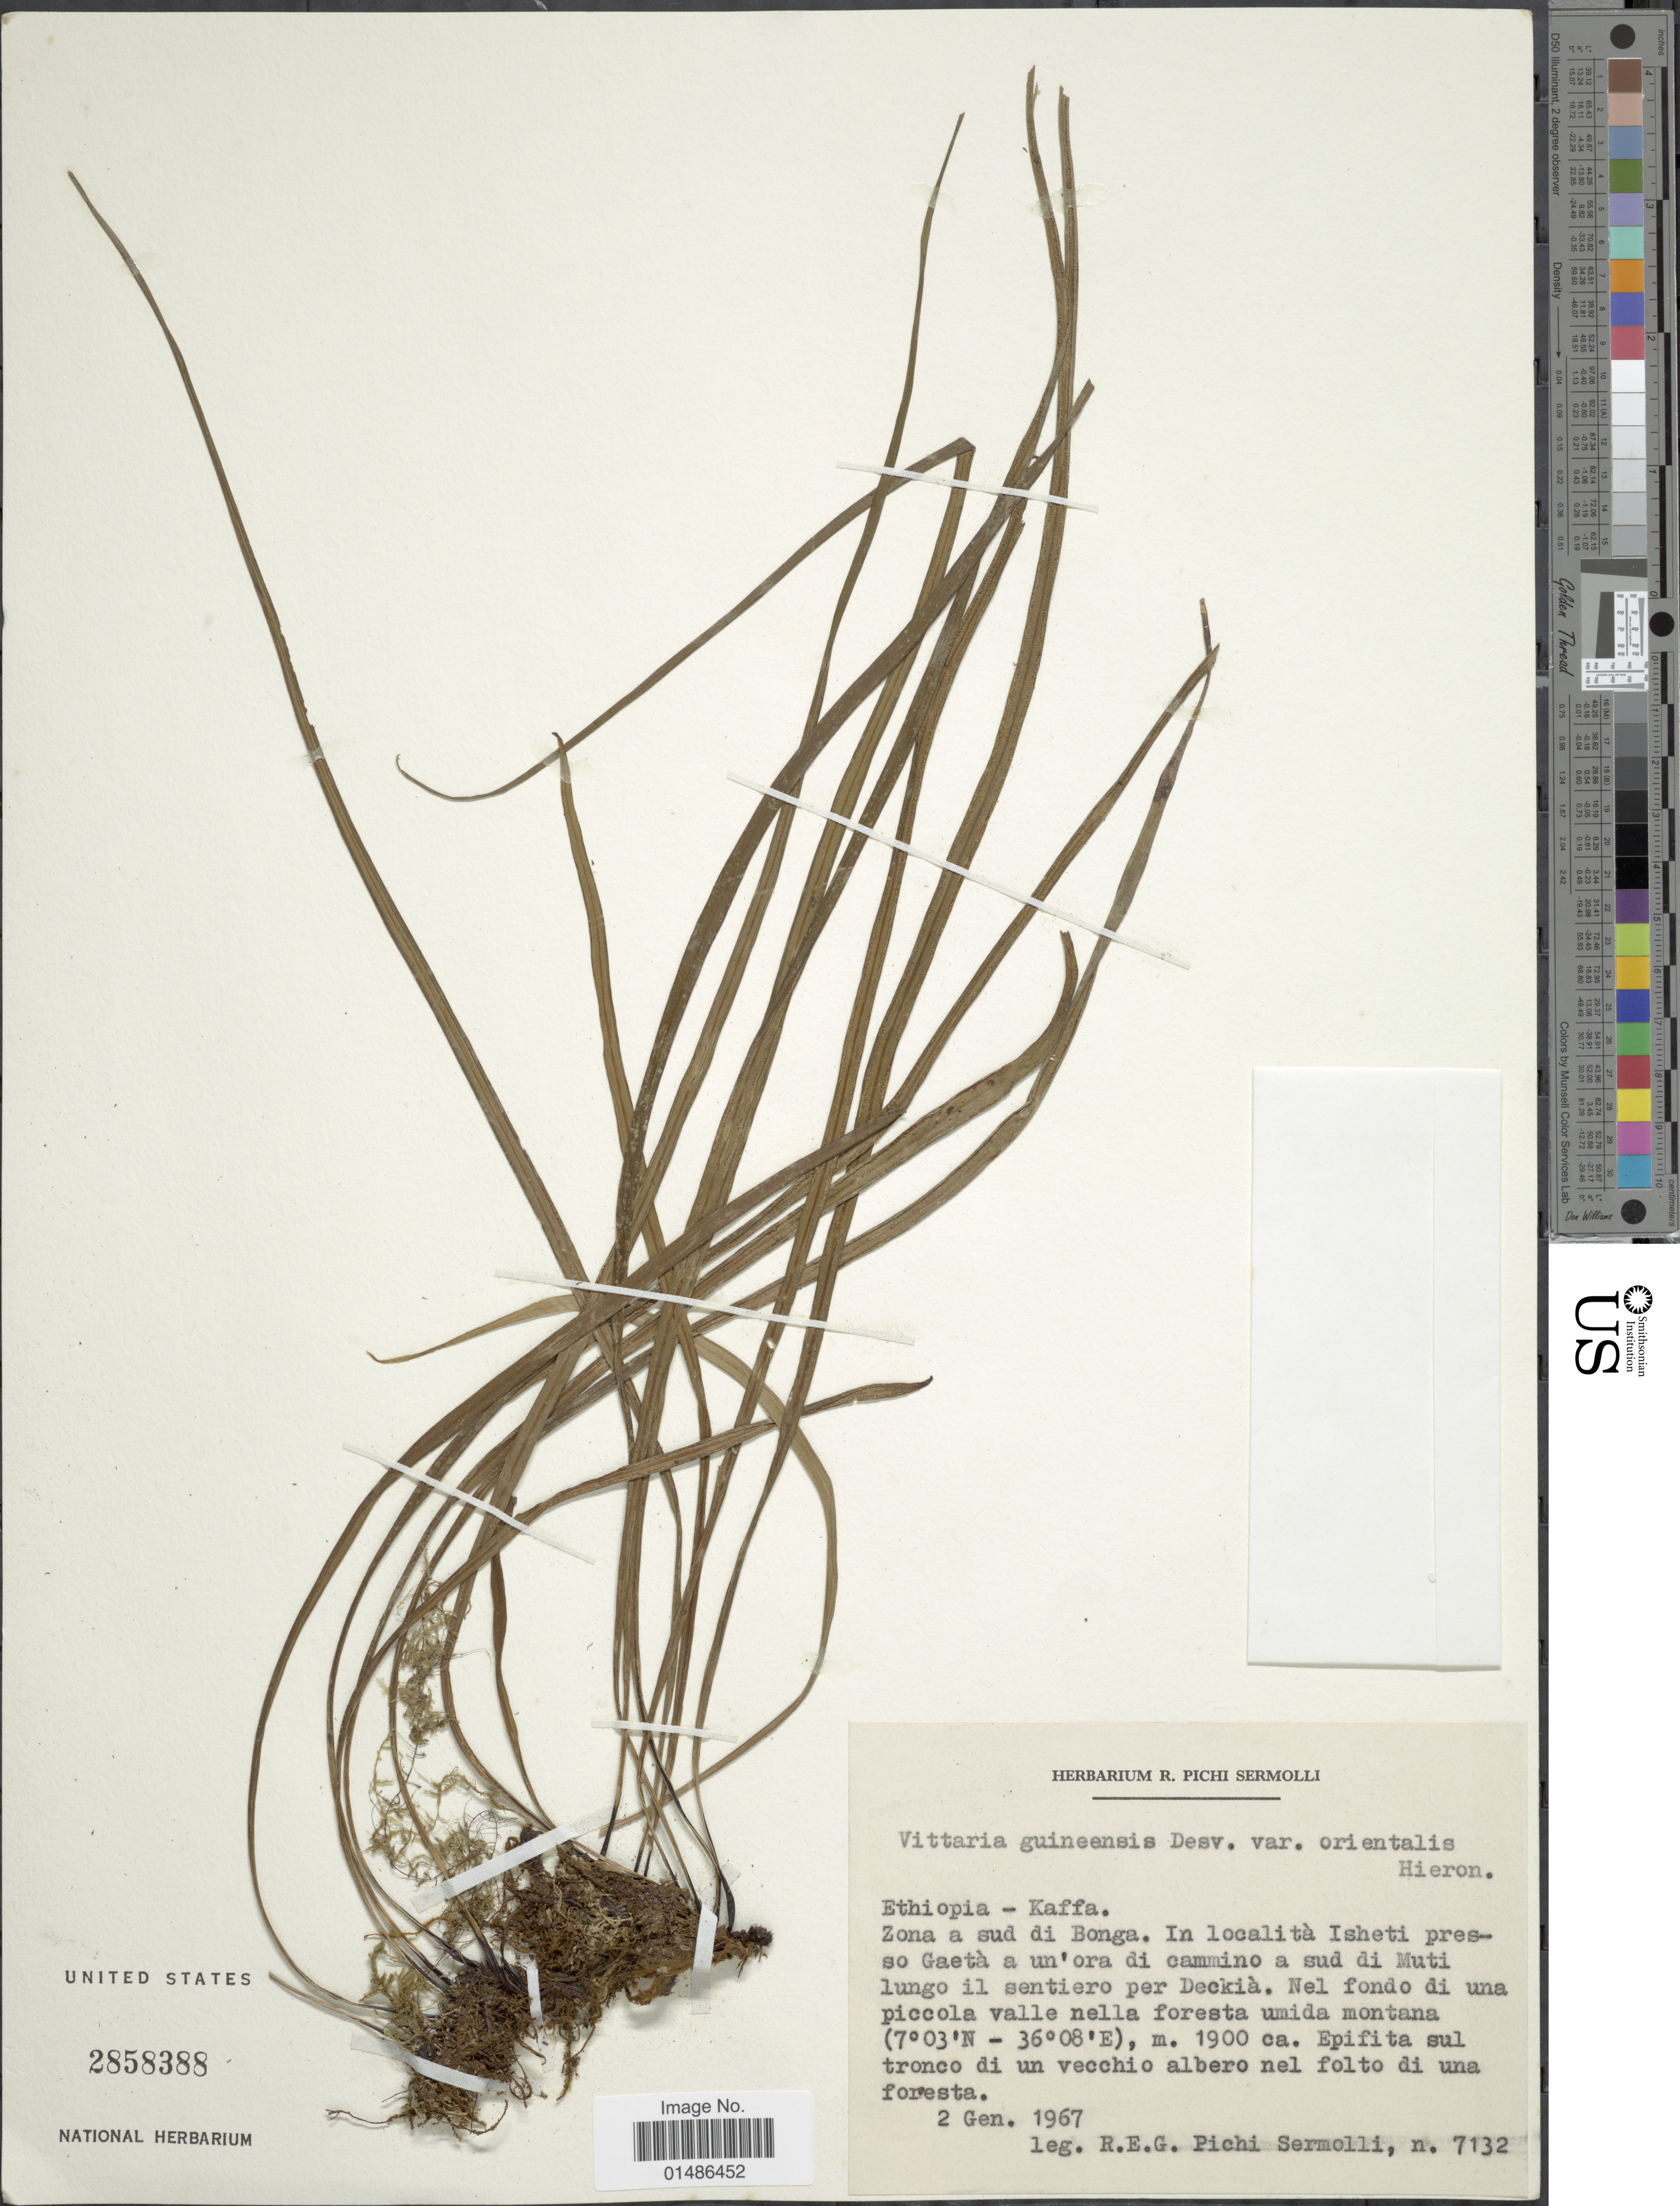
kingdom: Plantae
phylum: Tracheophyta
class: Polypodiopsida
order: Polypodiales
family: Pteridaceae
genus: Haplopteris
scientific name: Haplopteris guineensis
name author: (Desv.) E.H. Crane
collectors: R. E. Pichi-Sermolli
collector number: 7132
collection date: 1967-01-02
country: Ethiopia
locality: Kaffa. Zona a sud di Bonga. In località Isheti presso Gaetà a un'ora di cammino a sud di Muti lungo il sentiero per Deckià. Nel fondo di una piccola valle nella foresta umida montana.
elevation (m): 1900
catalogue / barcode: US 2858388